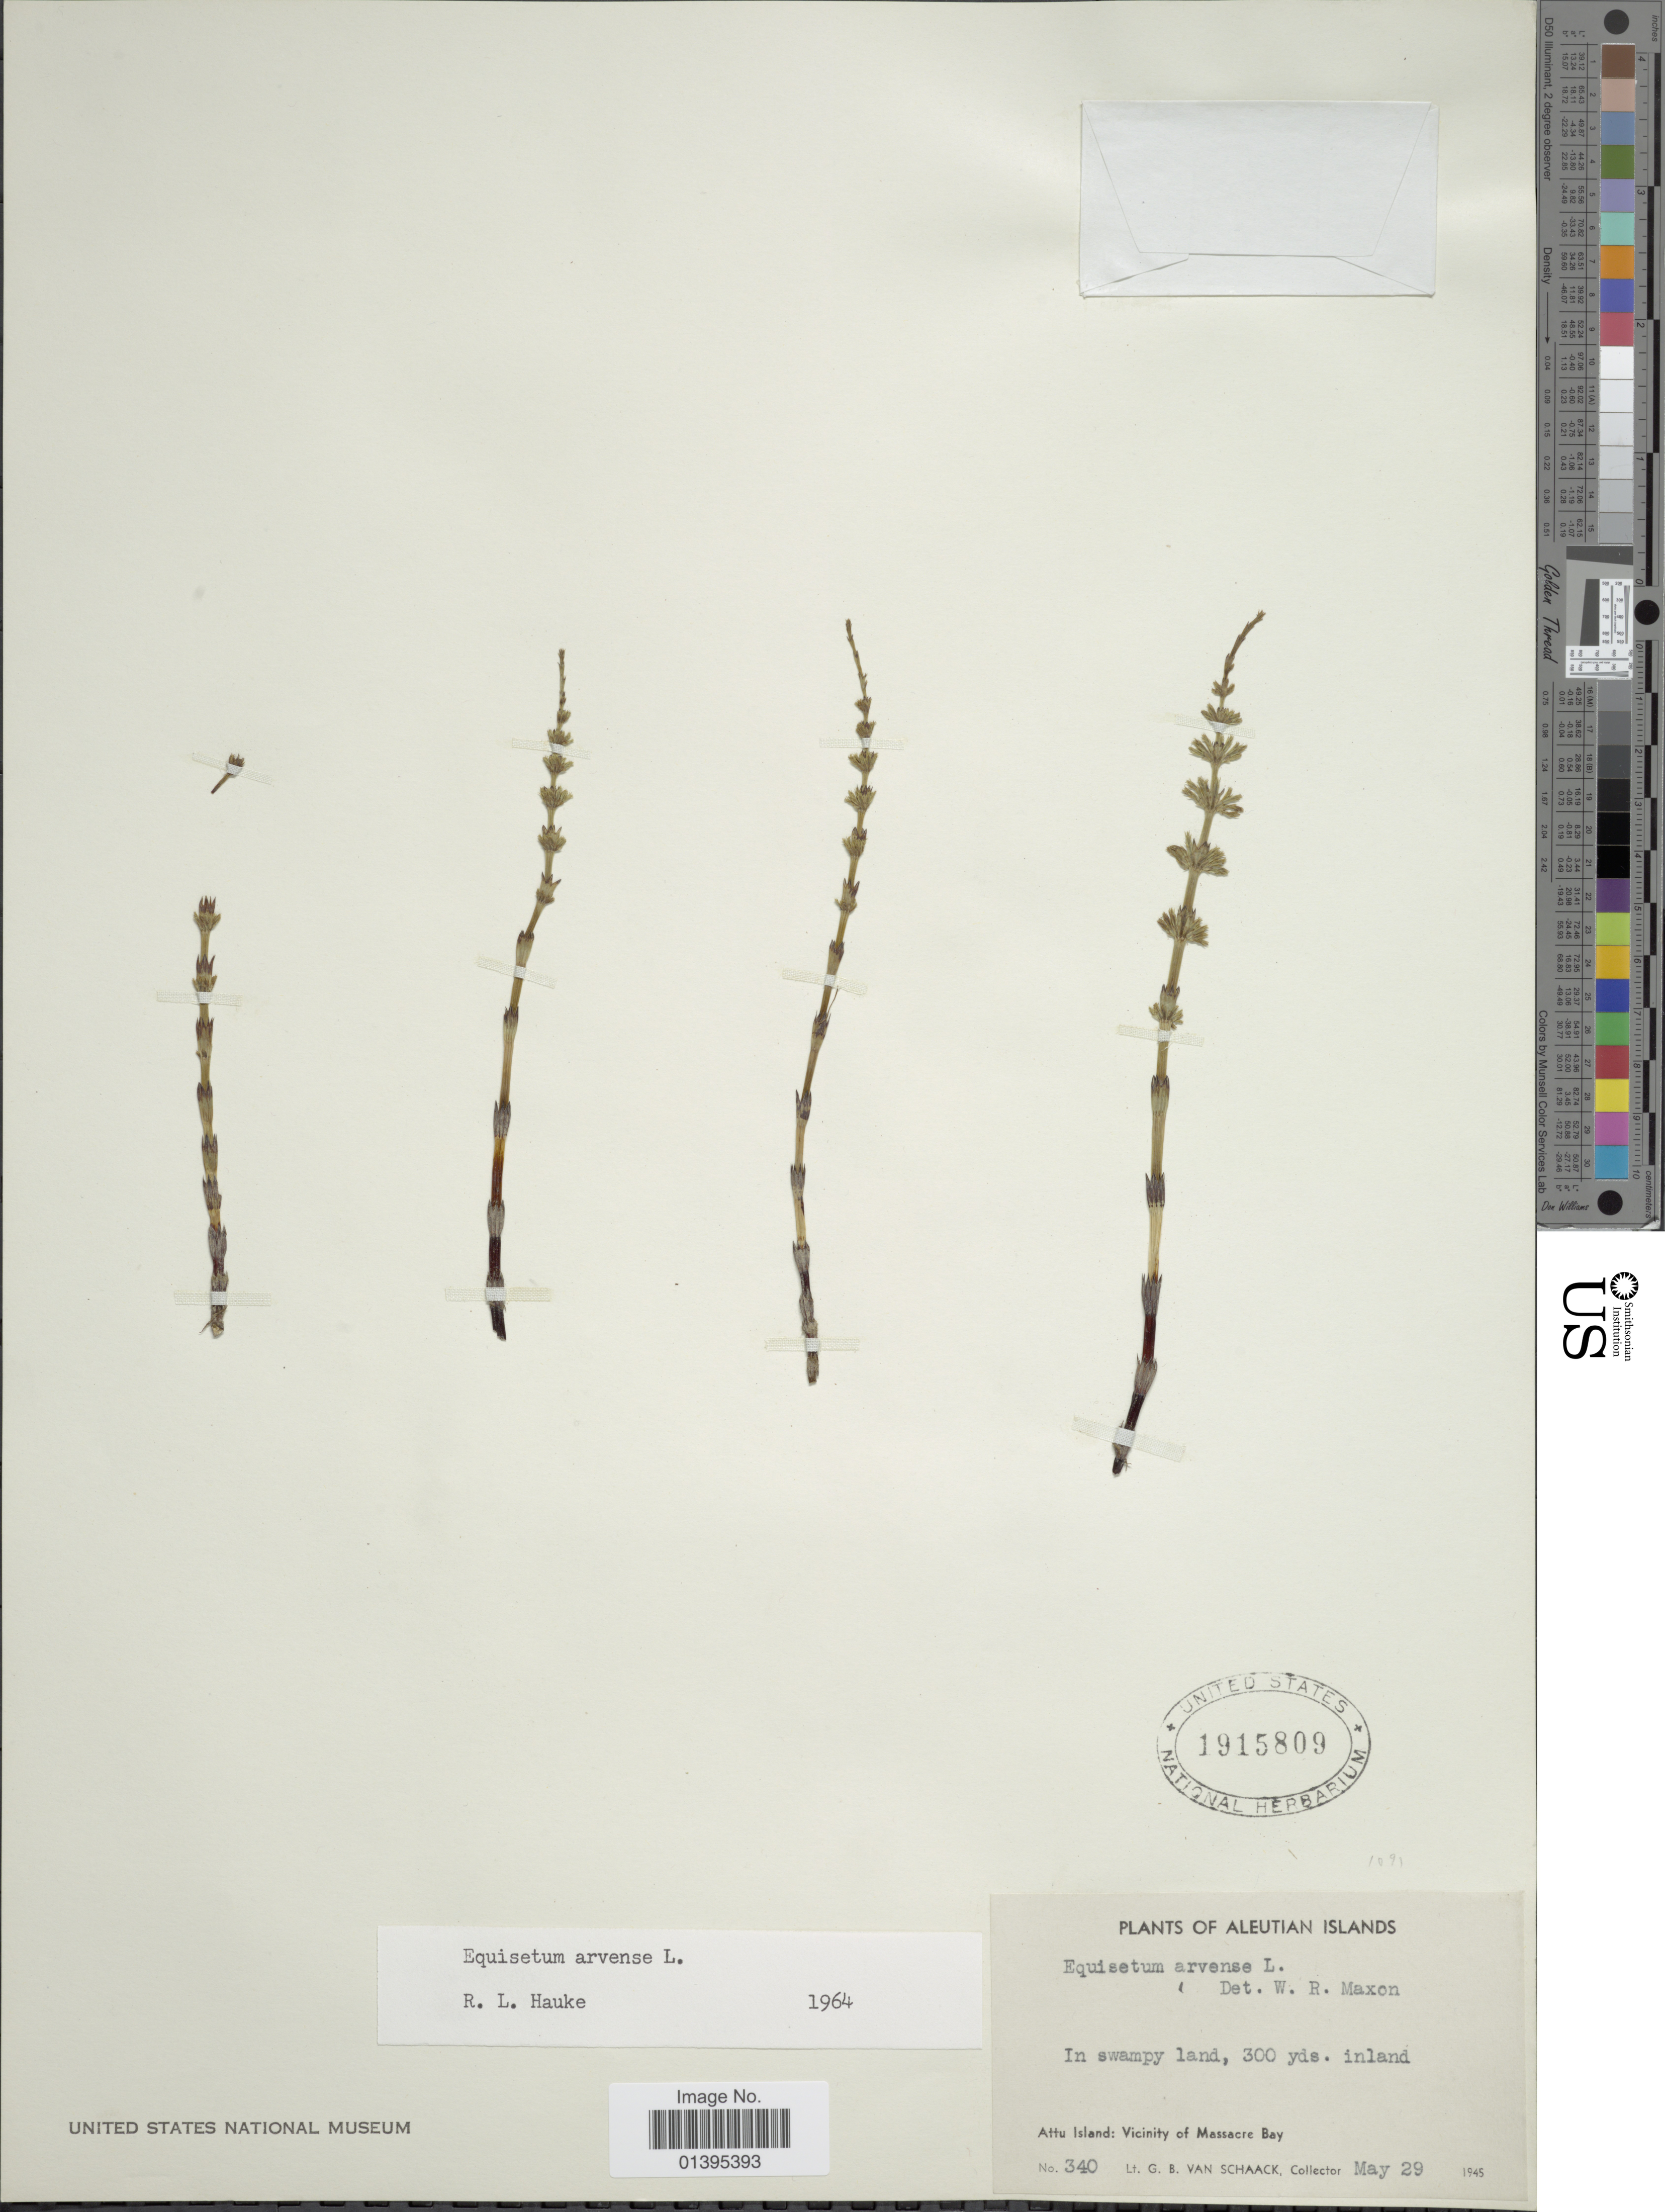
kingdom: Plantae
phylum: Tracheophyta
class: Polypodiopsida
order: Equisetales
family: Equisetaceae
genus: Equisetum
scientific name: Equisetum arvense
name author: L.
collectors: G. Van Schaack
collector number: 340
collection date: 1945-05-29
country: United States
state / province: Alaska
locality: Aleutian Islands, Attu Island: Vicinity of Massacre Bay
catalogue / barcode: US 1915809